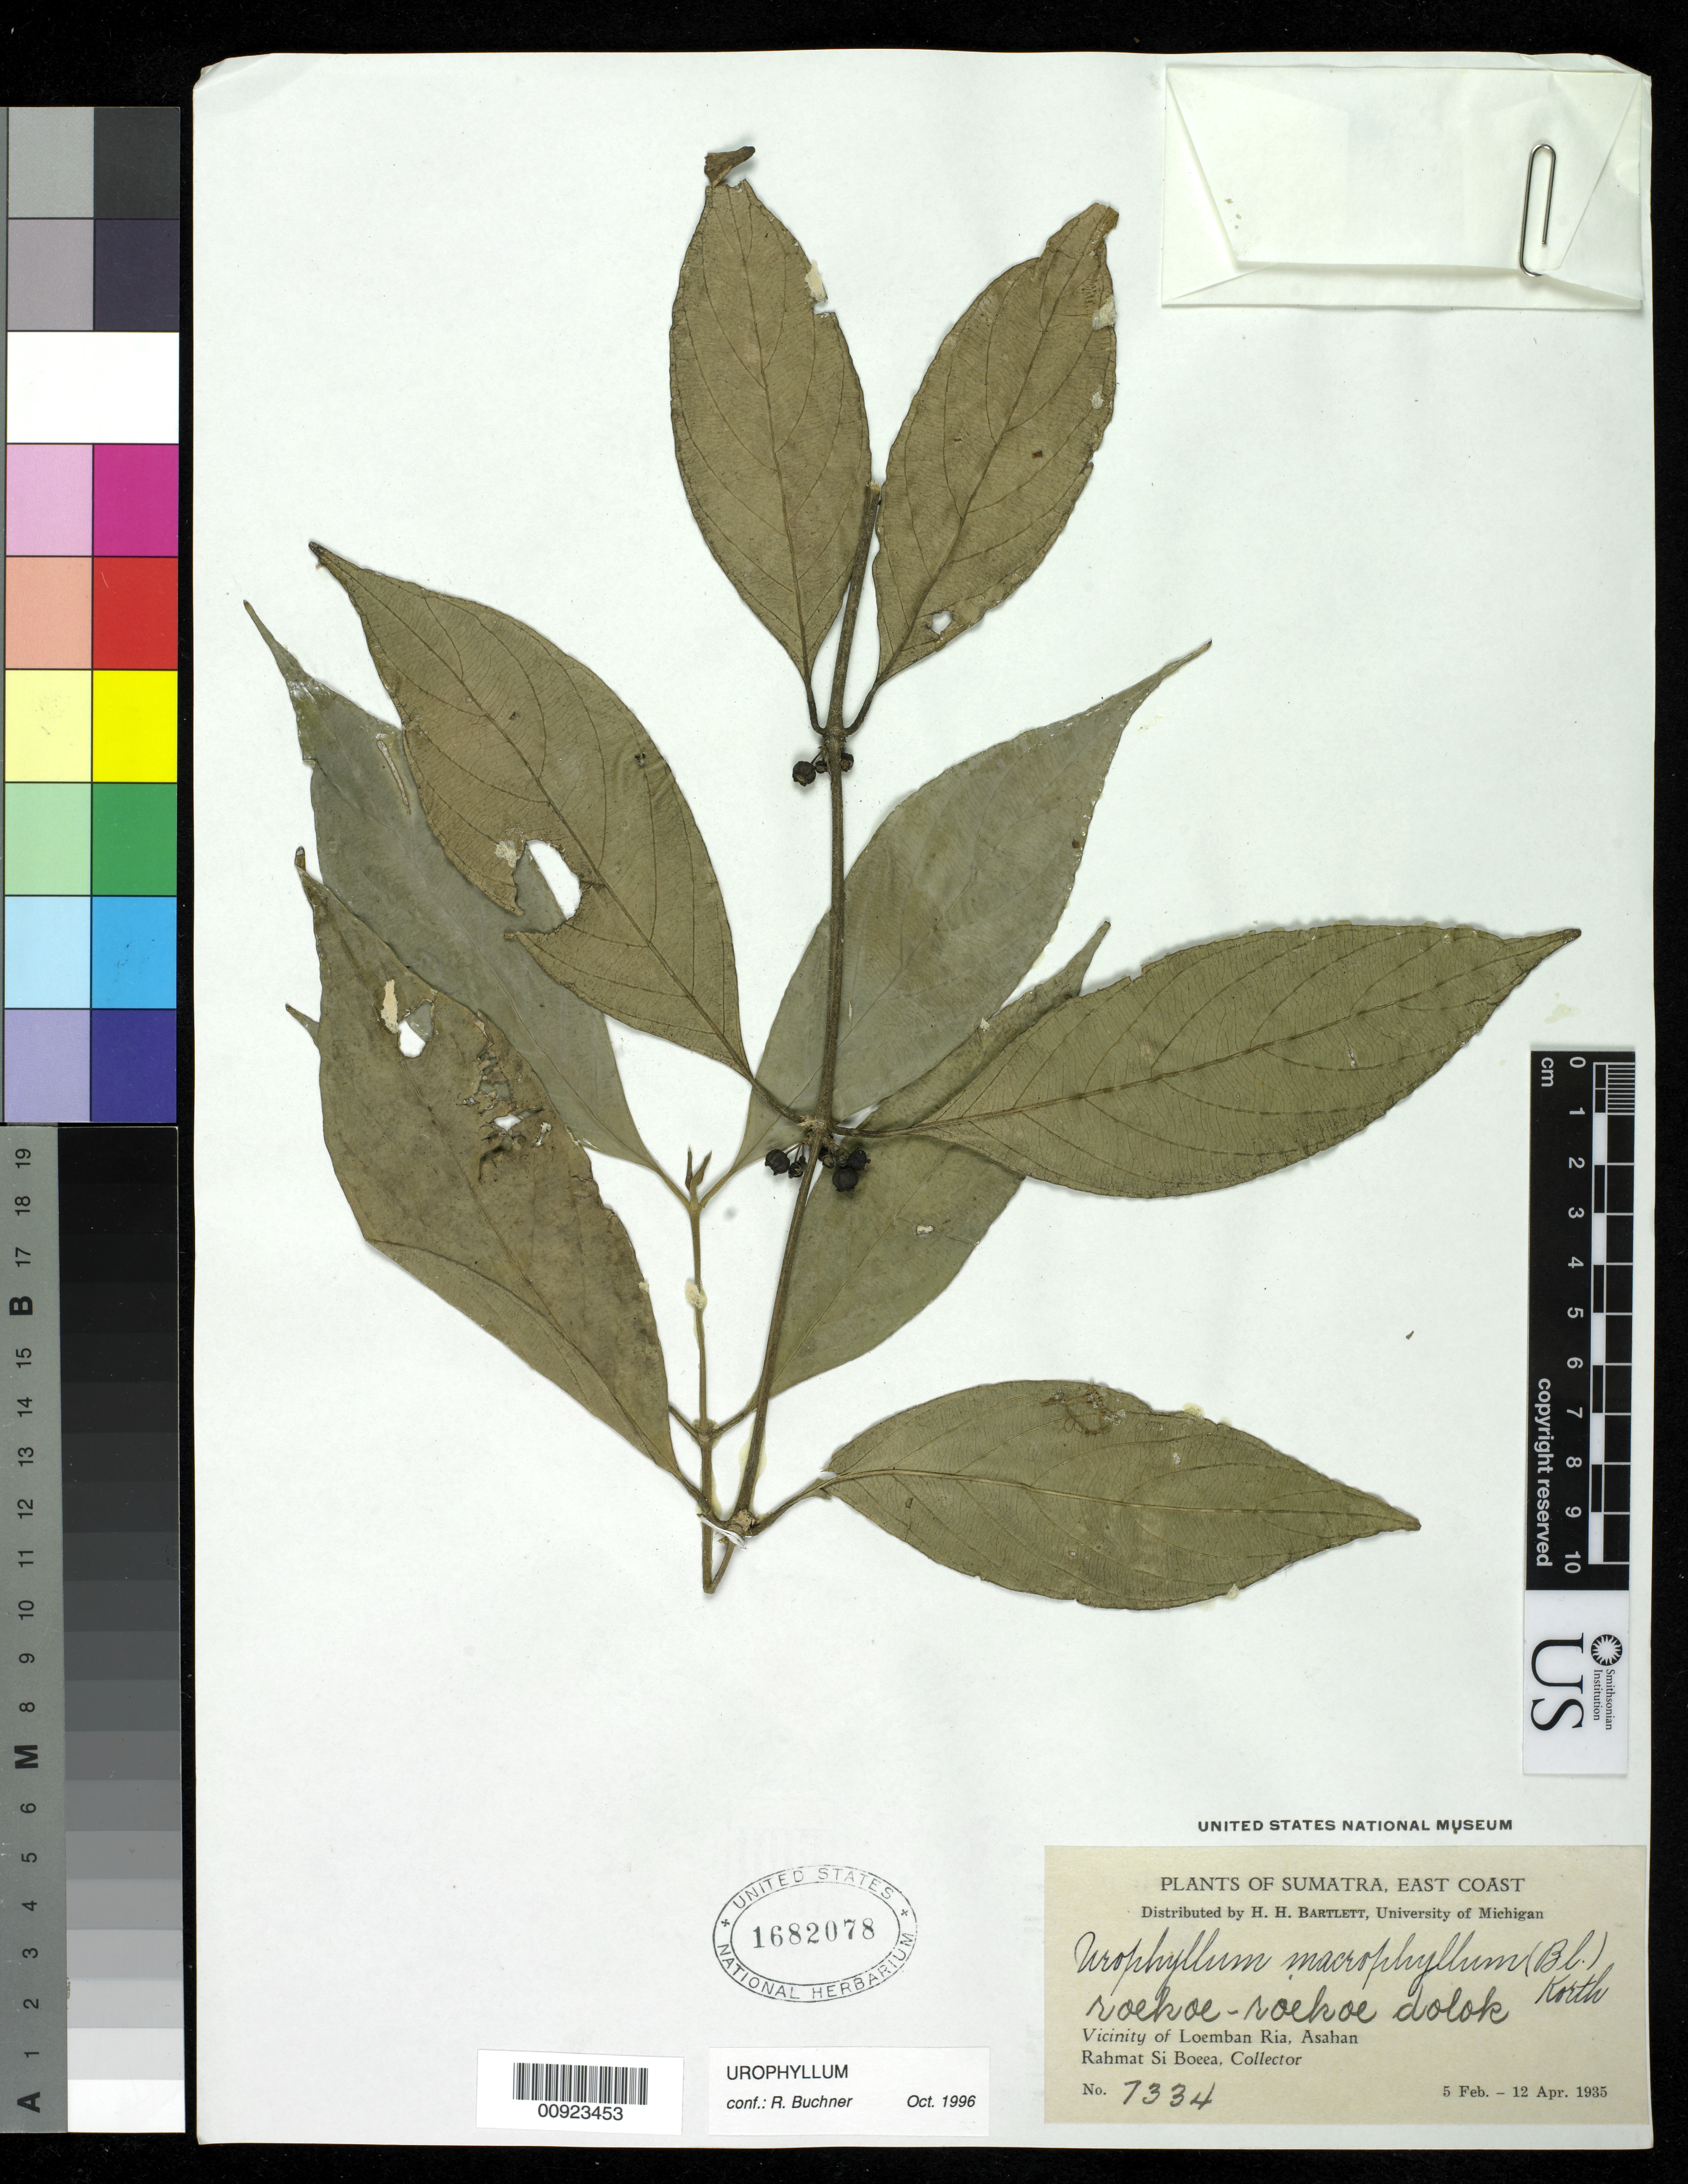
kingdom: Plantae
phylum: Tracheophyta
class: Magnoliopsida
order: Gentianales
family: Rubiaceae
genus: Urophyllum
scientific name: Urophyllum macrophyllum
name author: (Blume) Korth.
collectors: Rahmat Si Boeea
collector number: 7334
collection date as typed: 05 Feb 1935 to 12 Apr 1935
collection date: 1935-02-05/1935-04-12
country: Indonesia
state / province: Sumatra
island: Sumatra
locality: Vicinity of Loemban Ria, Asahan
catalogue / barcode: US 1682078